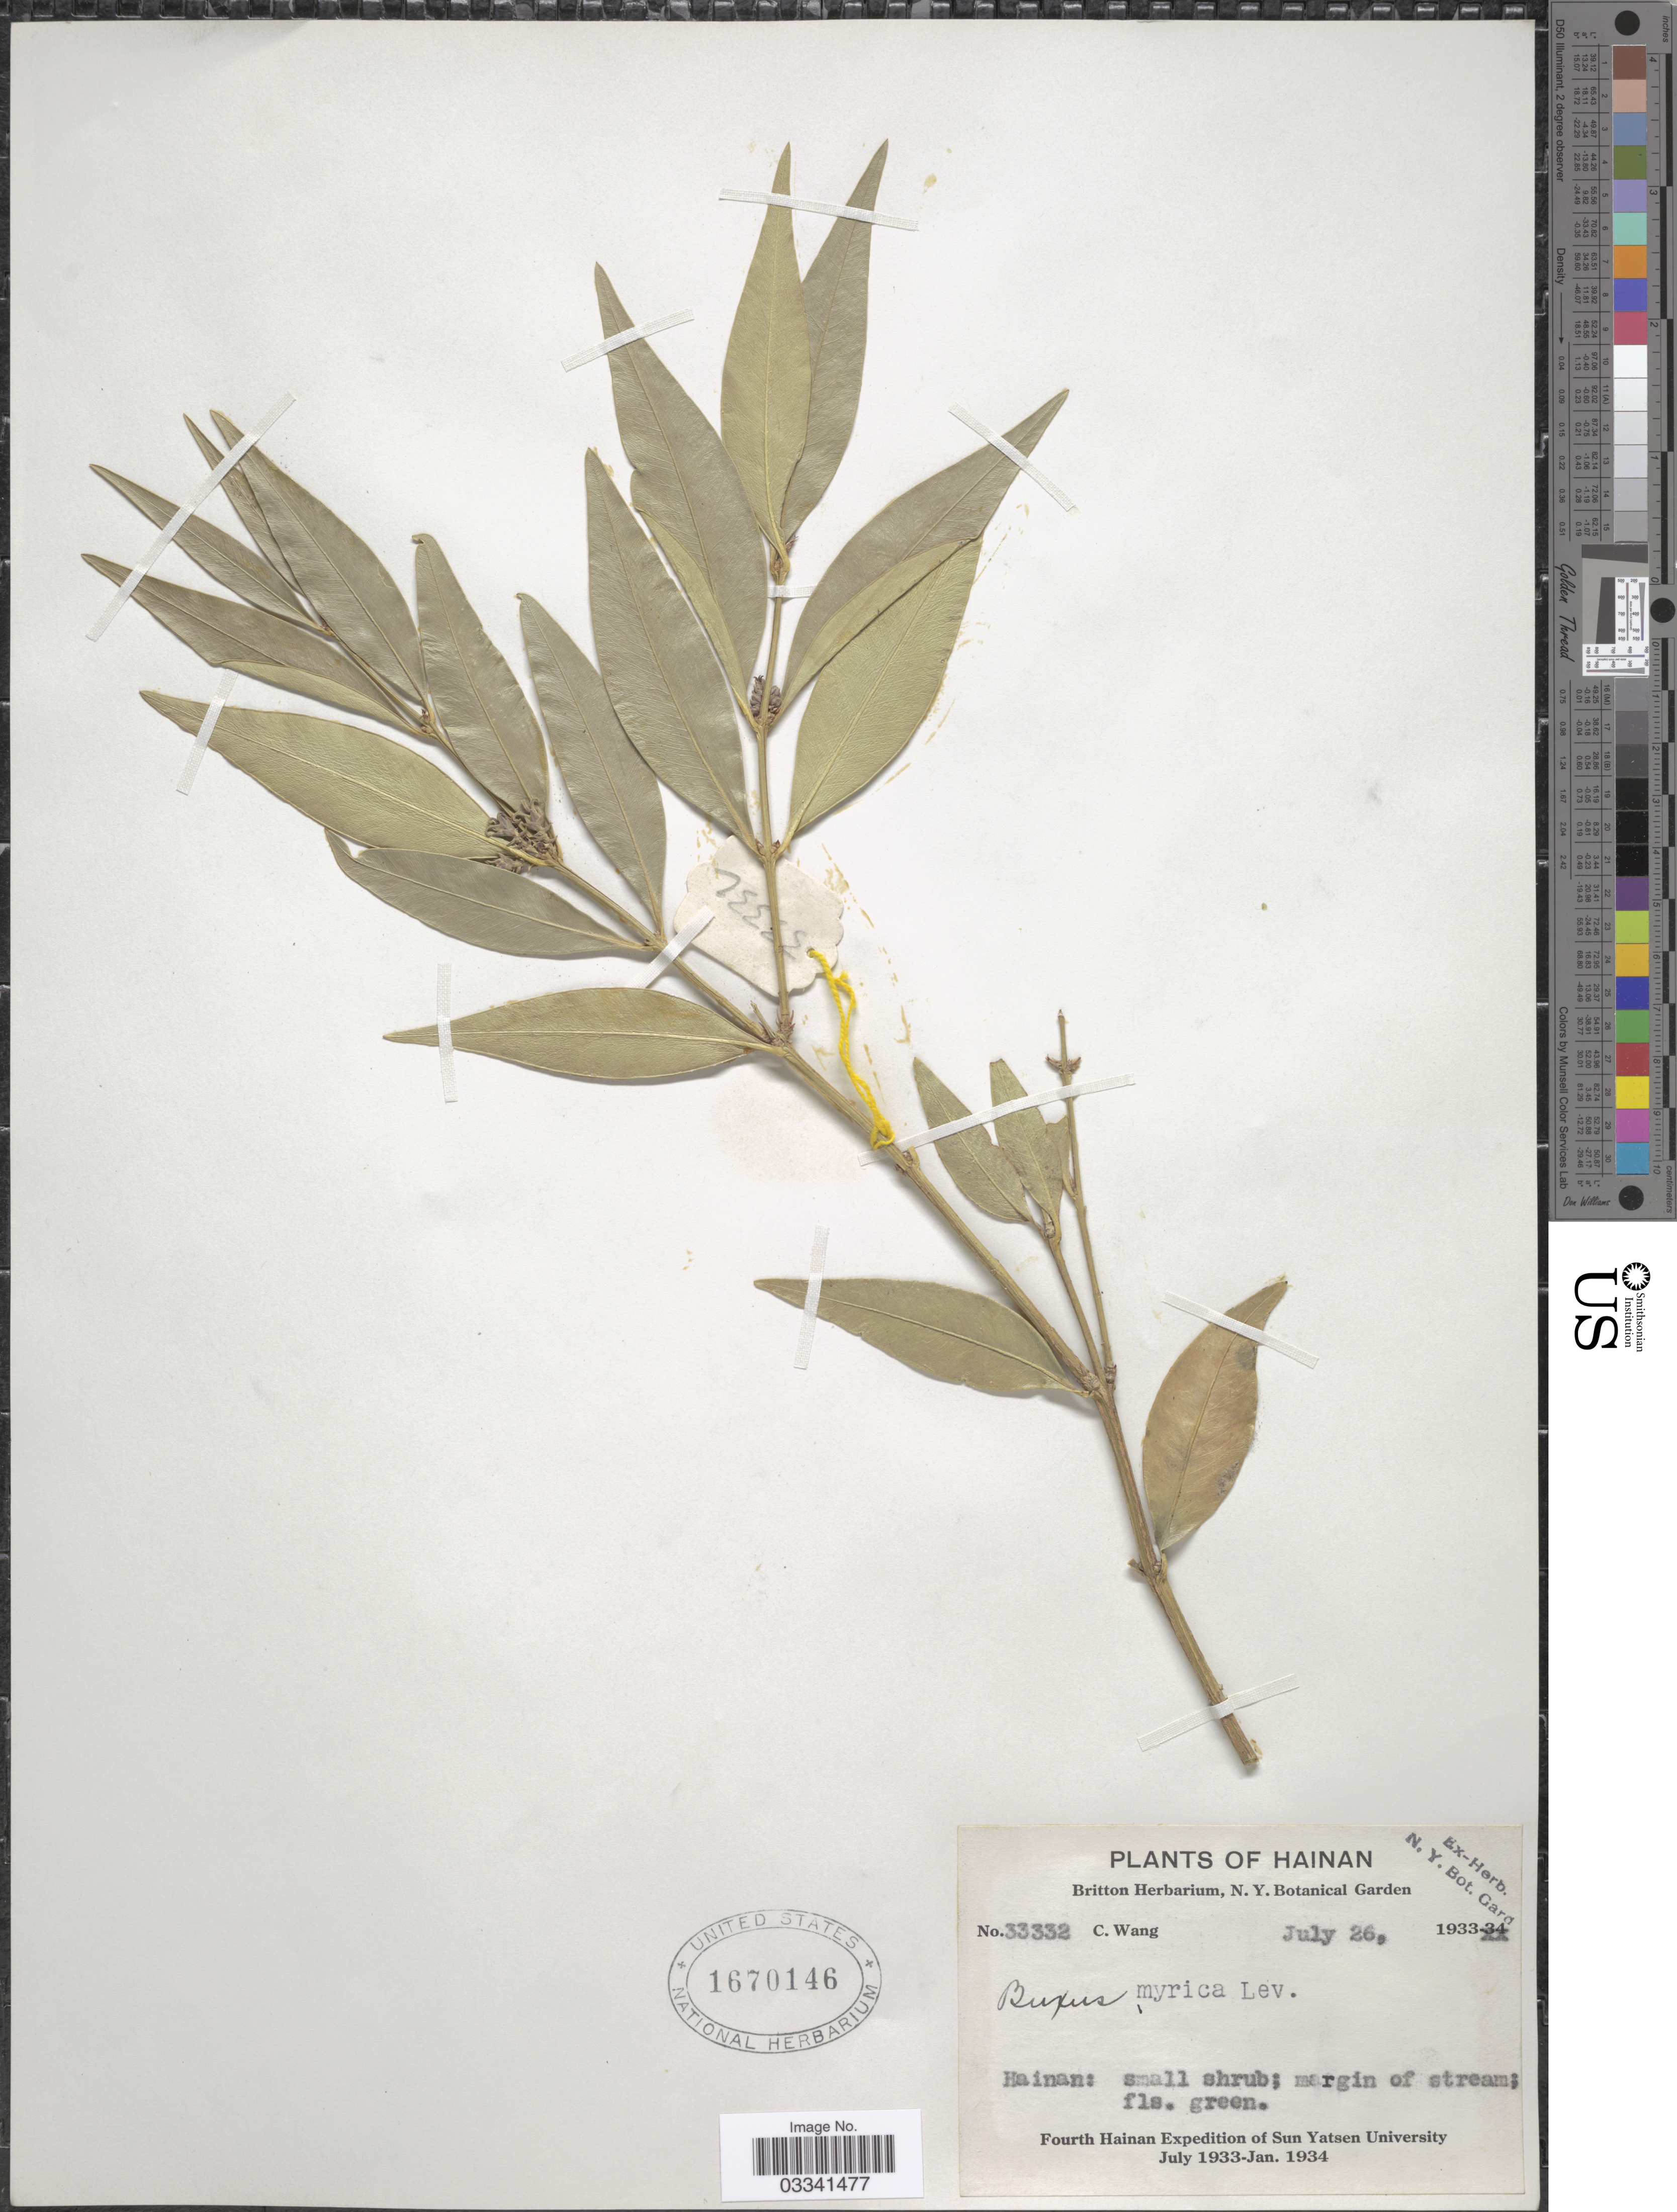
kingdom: Plantae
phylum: Tracheophyta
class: Magnoliopsida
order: Buxales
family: Buxaceae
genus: Buxus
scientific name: Buxus myrica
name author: H. Lév.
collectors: C. Wang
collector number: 33332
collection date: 1933-07-26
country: China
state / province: Hainan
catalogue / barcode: US 1670146